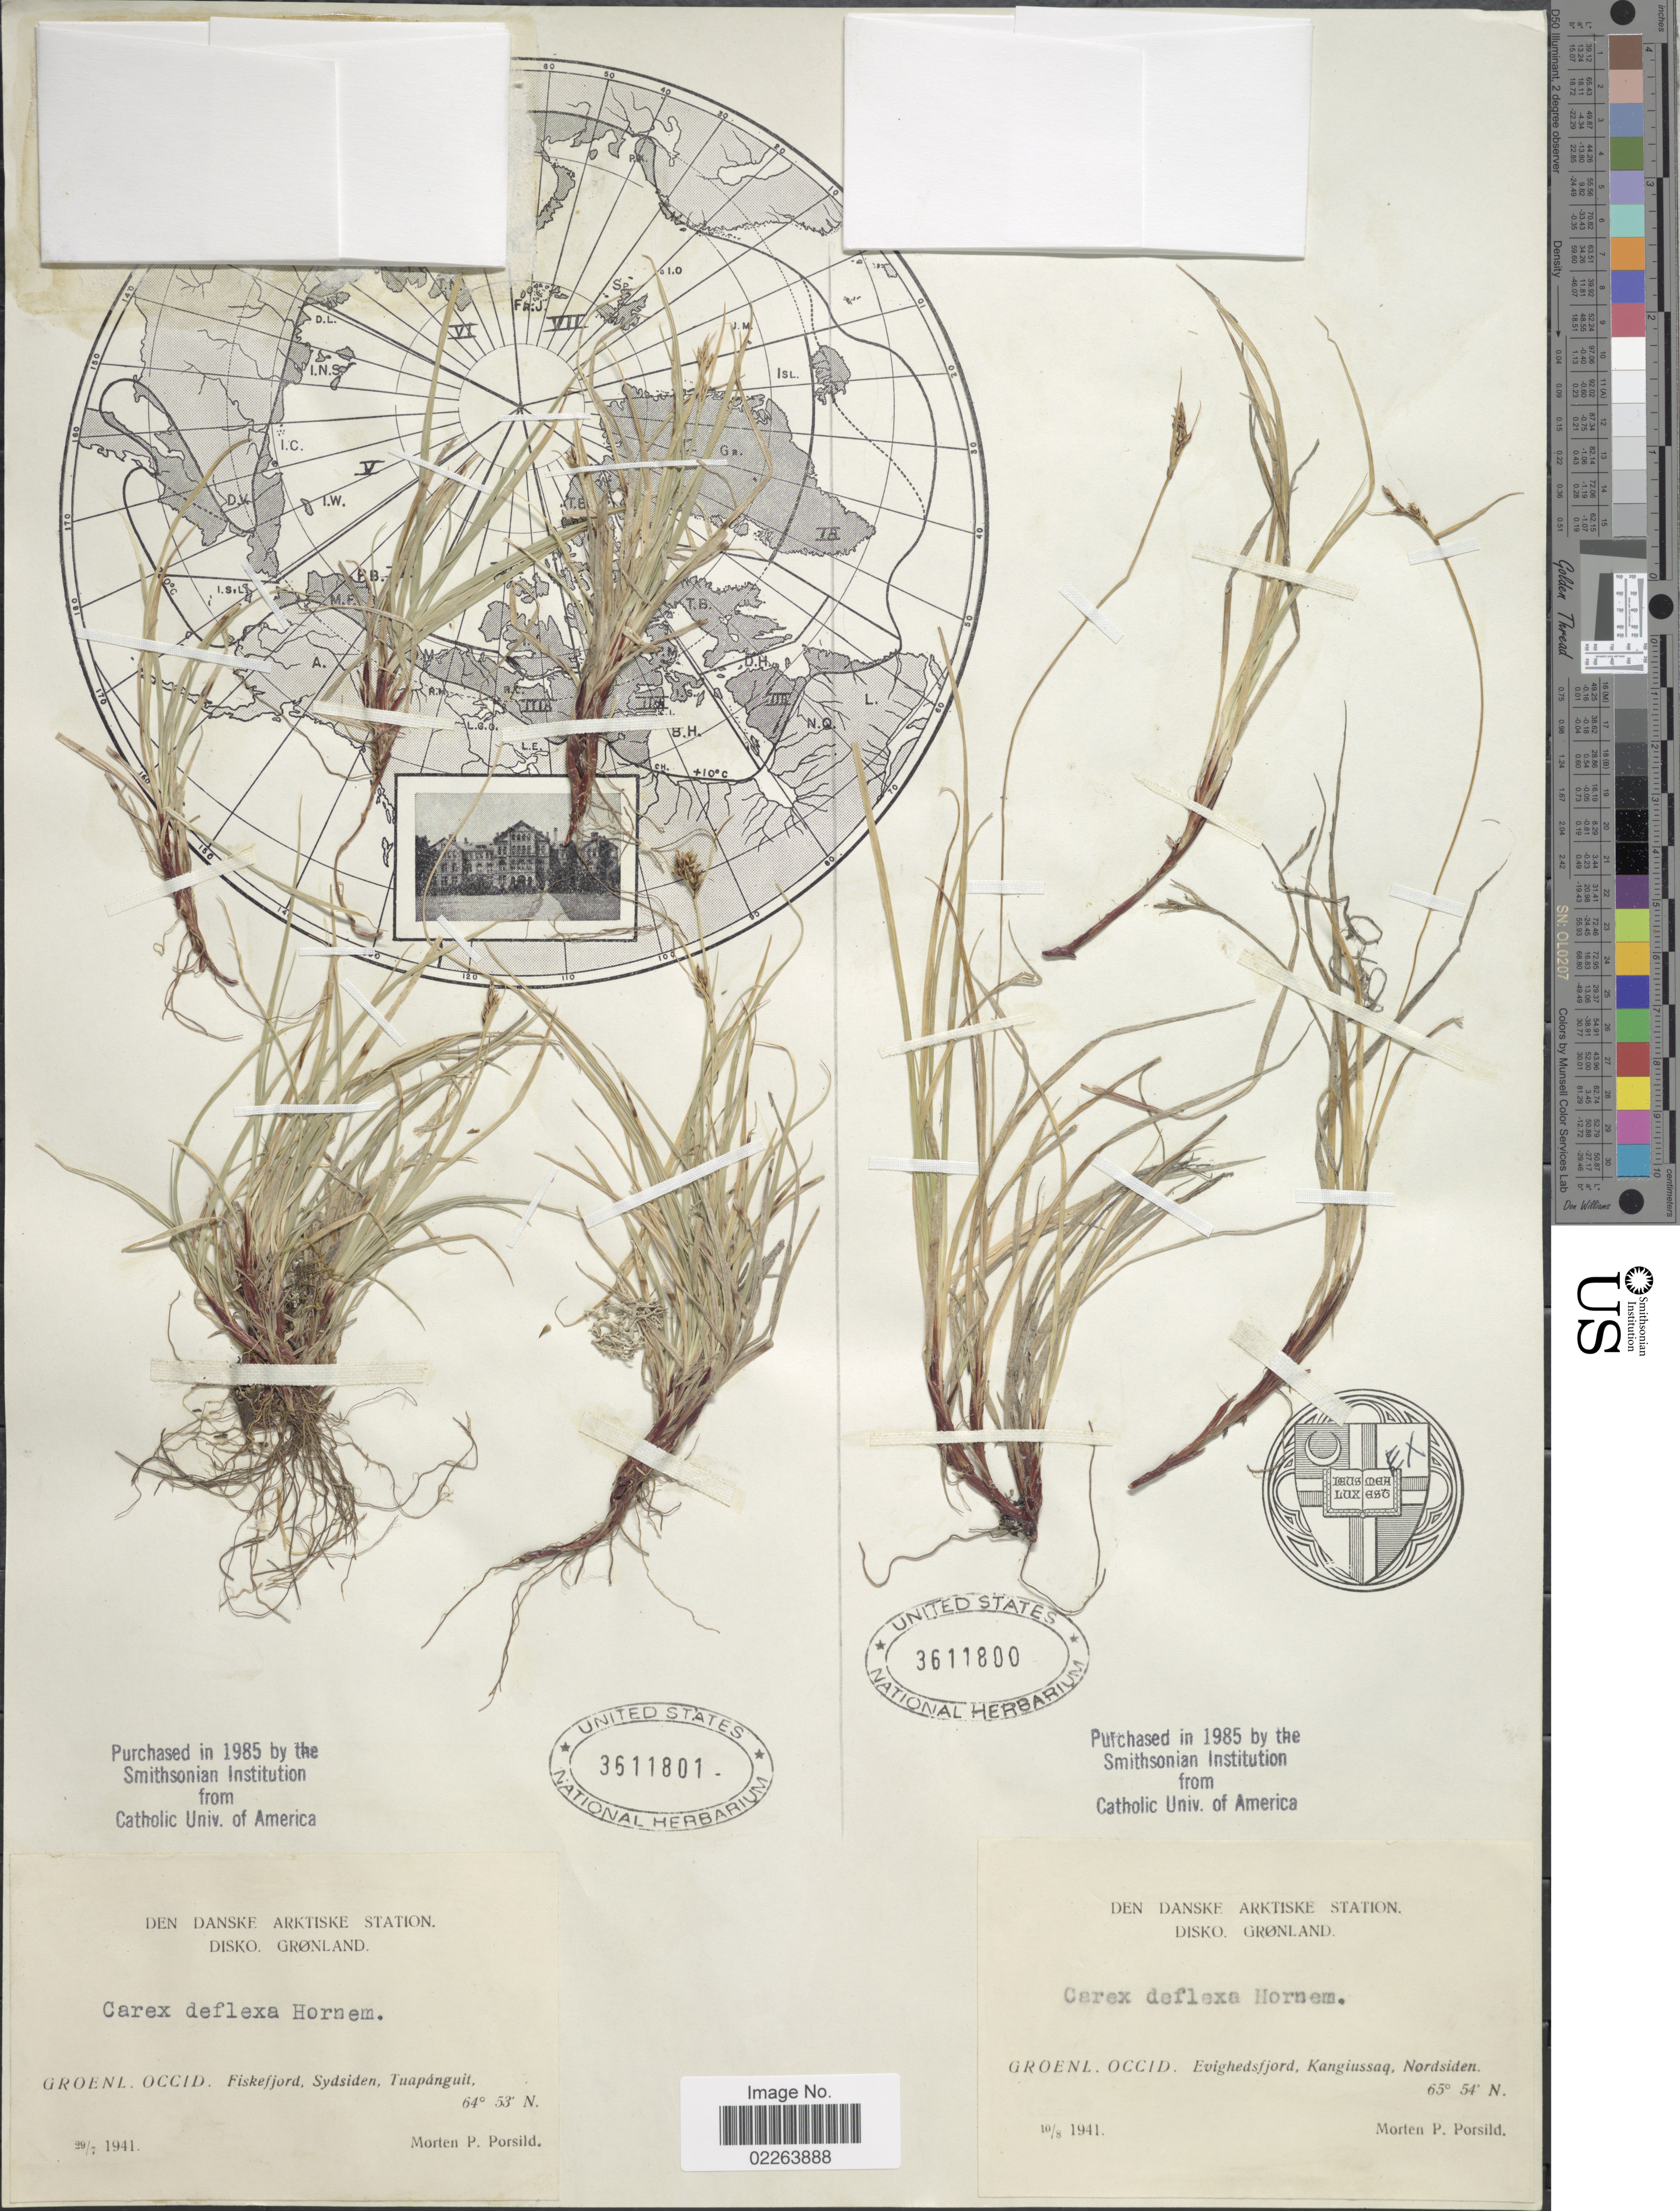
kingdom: Plantae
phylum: Tracheophyta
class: Liliopsida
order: Poales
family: Cyperaceae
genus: Carex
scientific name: Carex deflexa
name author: Hornem.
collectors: M. P. Porsild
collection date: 1941-07-29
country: Greenland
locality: Den Danske Arktiske Station Disko, Groenl. Occid. Fiskefjord, Sydsiden, Tuapánguit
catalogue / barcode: US 3611801-2